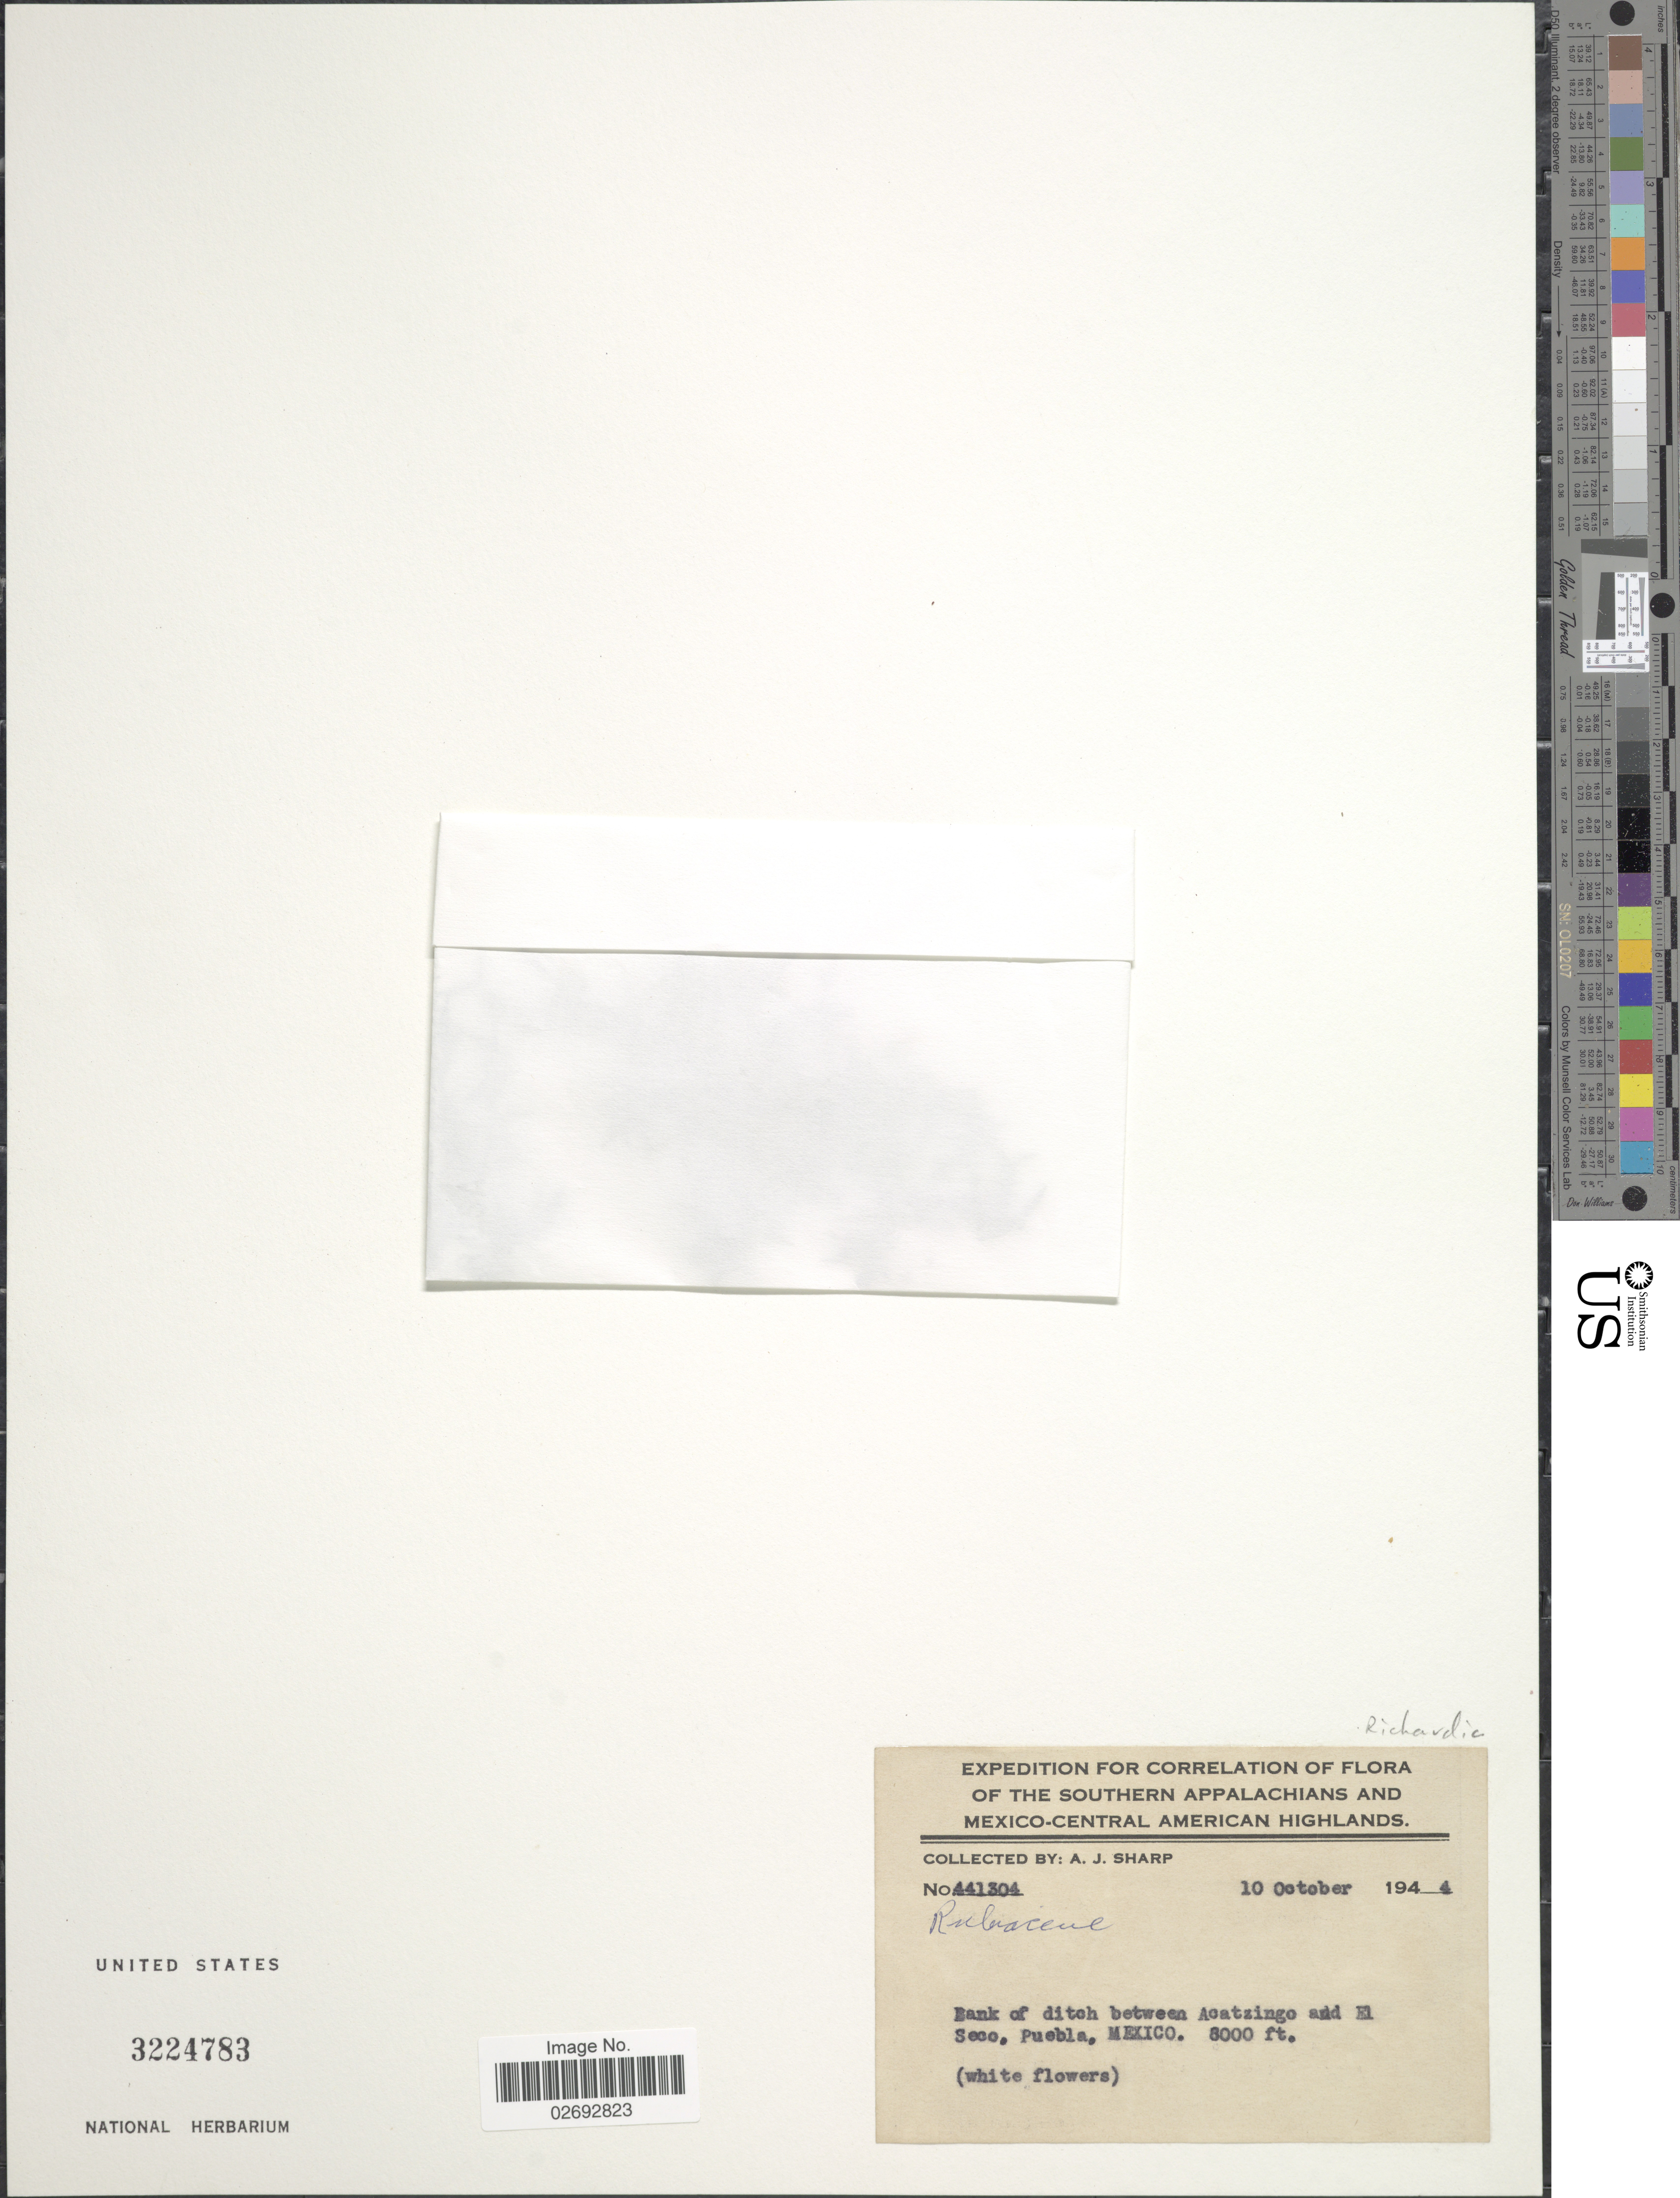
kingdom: Plantae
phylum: Tracheophyta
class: Magnoliopsida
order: Gentianales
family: Rubiaceae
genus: Richardia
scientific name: Richardia sp.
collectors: A. J. Sharp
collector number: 441304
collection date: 1944-10-10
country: Mexico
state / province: Puebla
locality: Southern Appalachians and Mexico-Central American Highlands. Between Acatzingo and El Seco.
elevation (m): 2438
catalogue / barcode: US 3224783